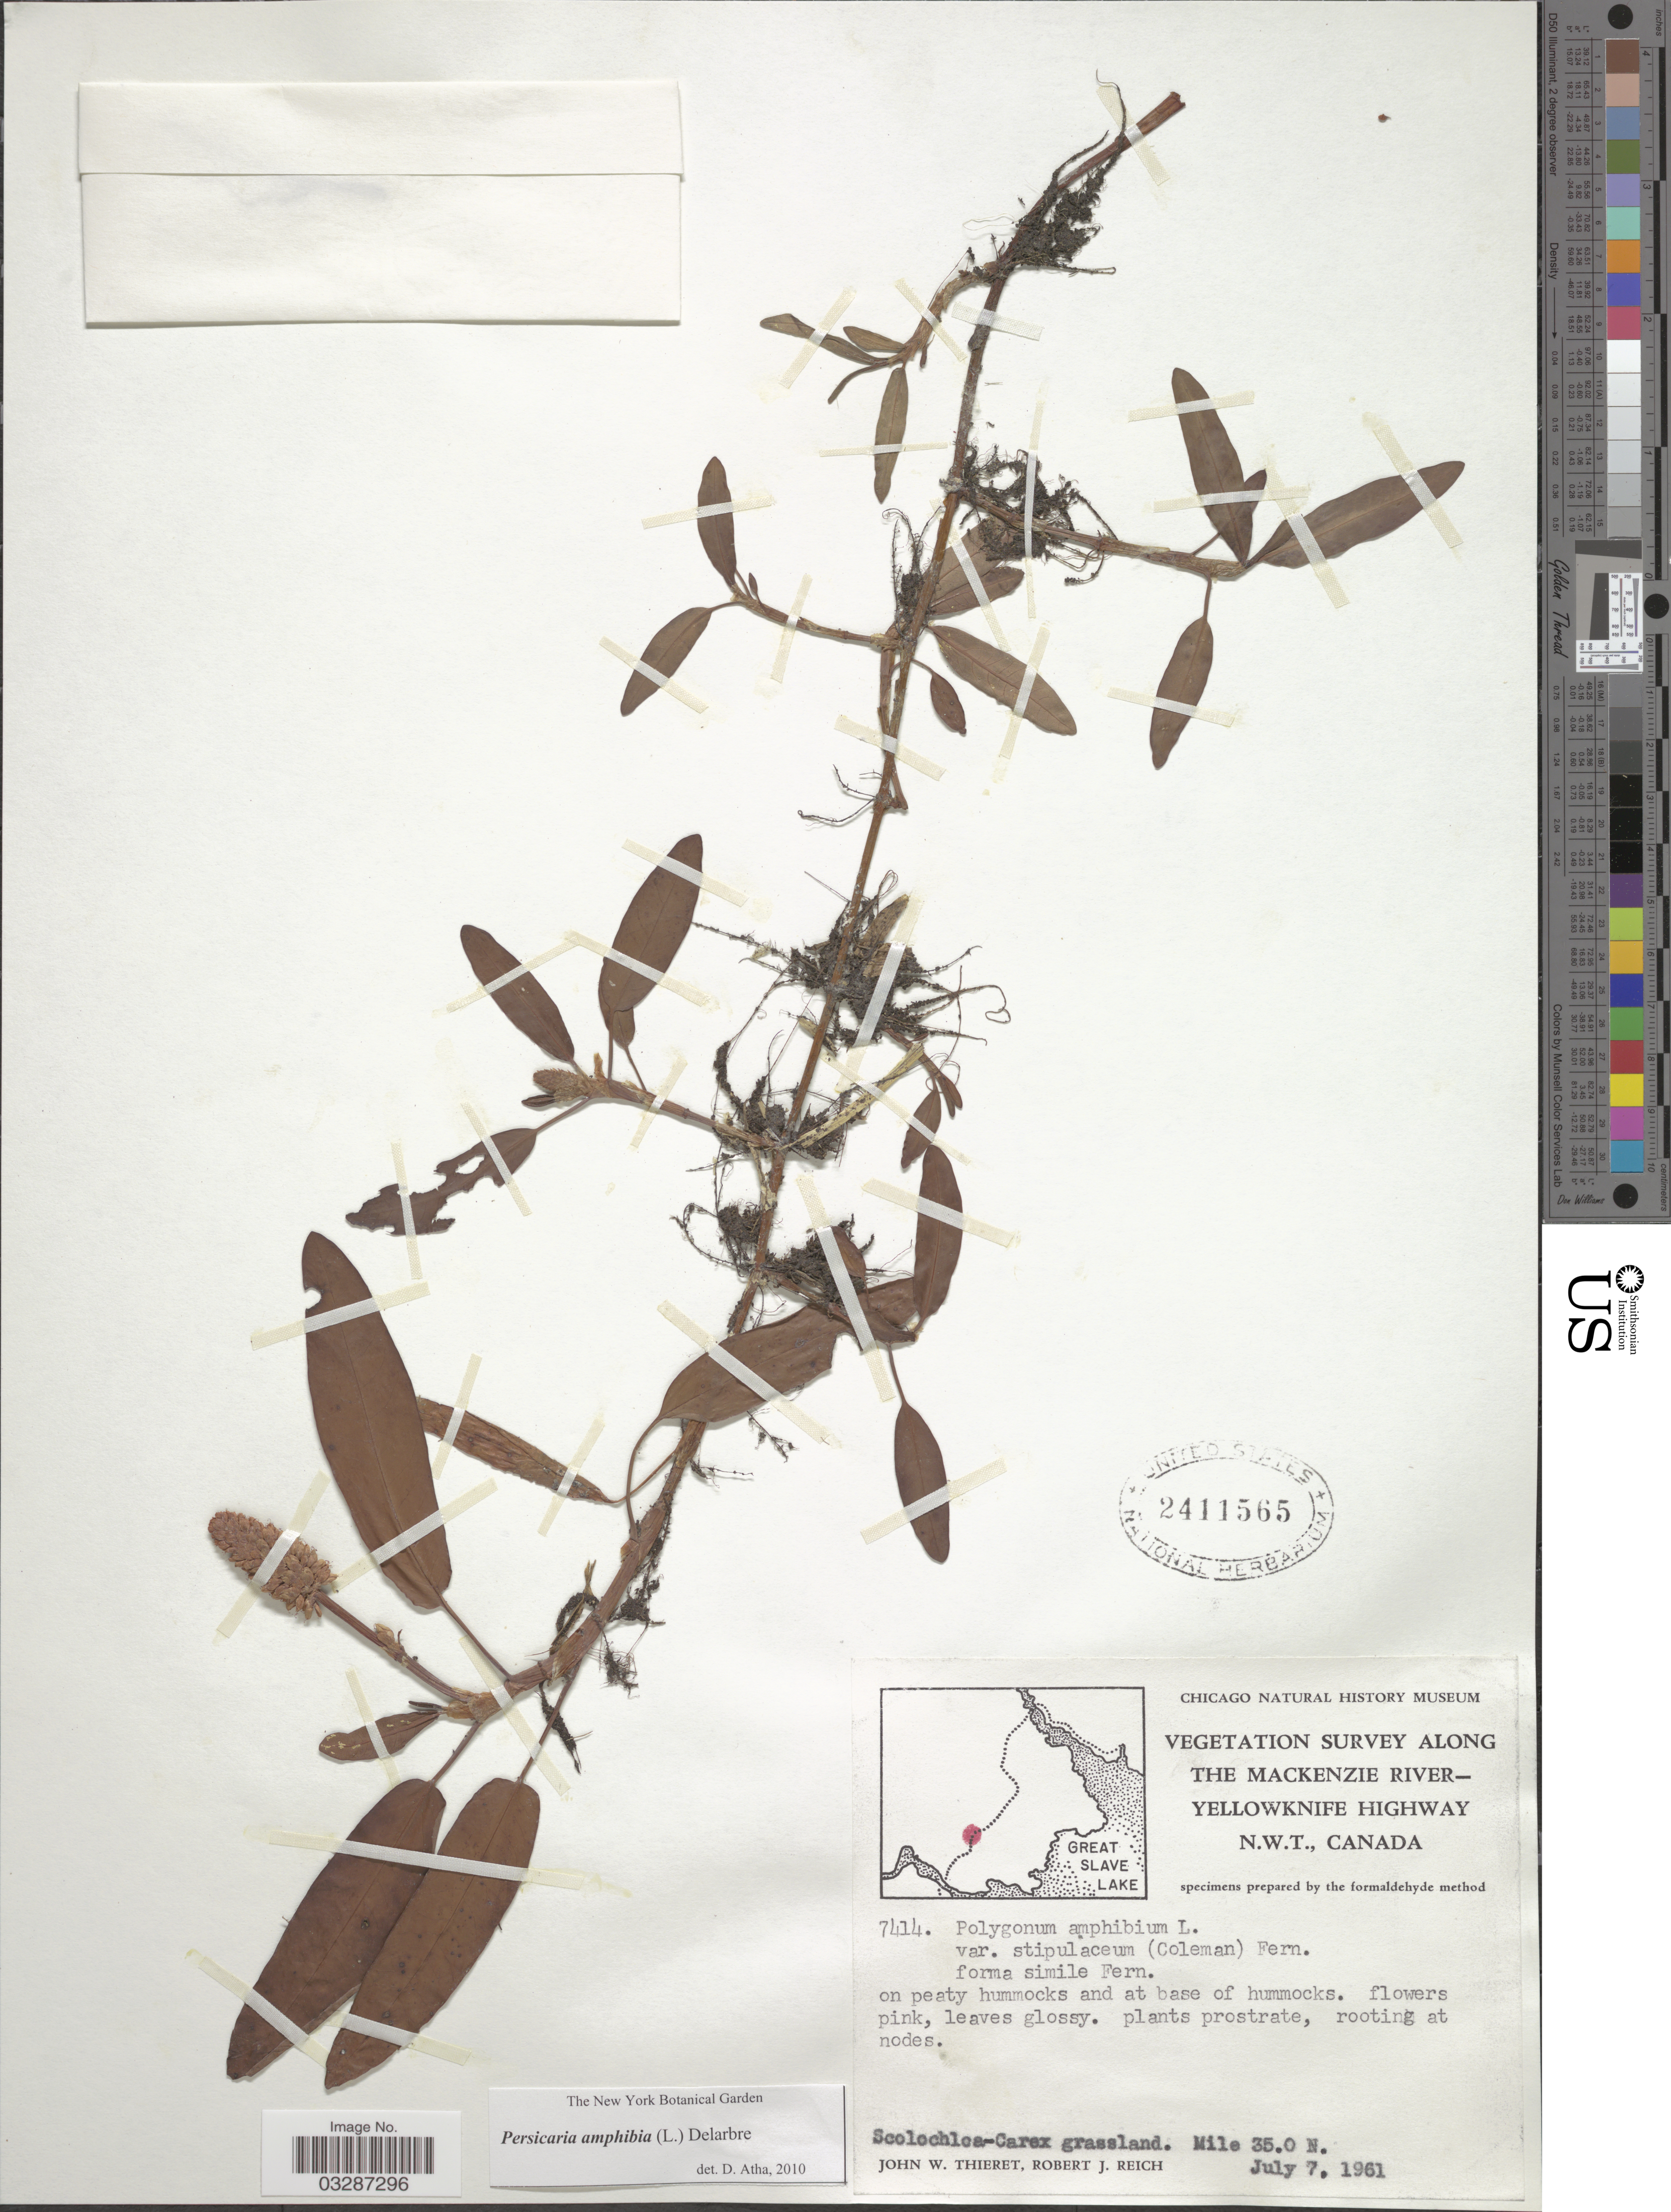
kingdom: Plantae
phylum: Tracheophyta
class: Magnoliopsida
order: Caryophyllales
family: Polygonaceae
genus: Persicaria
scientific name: Persicaria amphibia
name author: (L.) Delarbre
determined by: Atha, D. E.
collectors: J. W. Thieret & R. Reich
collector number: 7414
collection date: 1961-07-07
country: Canada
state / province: Northwest Territories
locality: Along the Mackenzie River- Yellowknife Highway. Scolochlea-Carex grassland. Mile 35.0 N.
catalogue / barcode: US 2411565